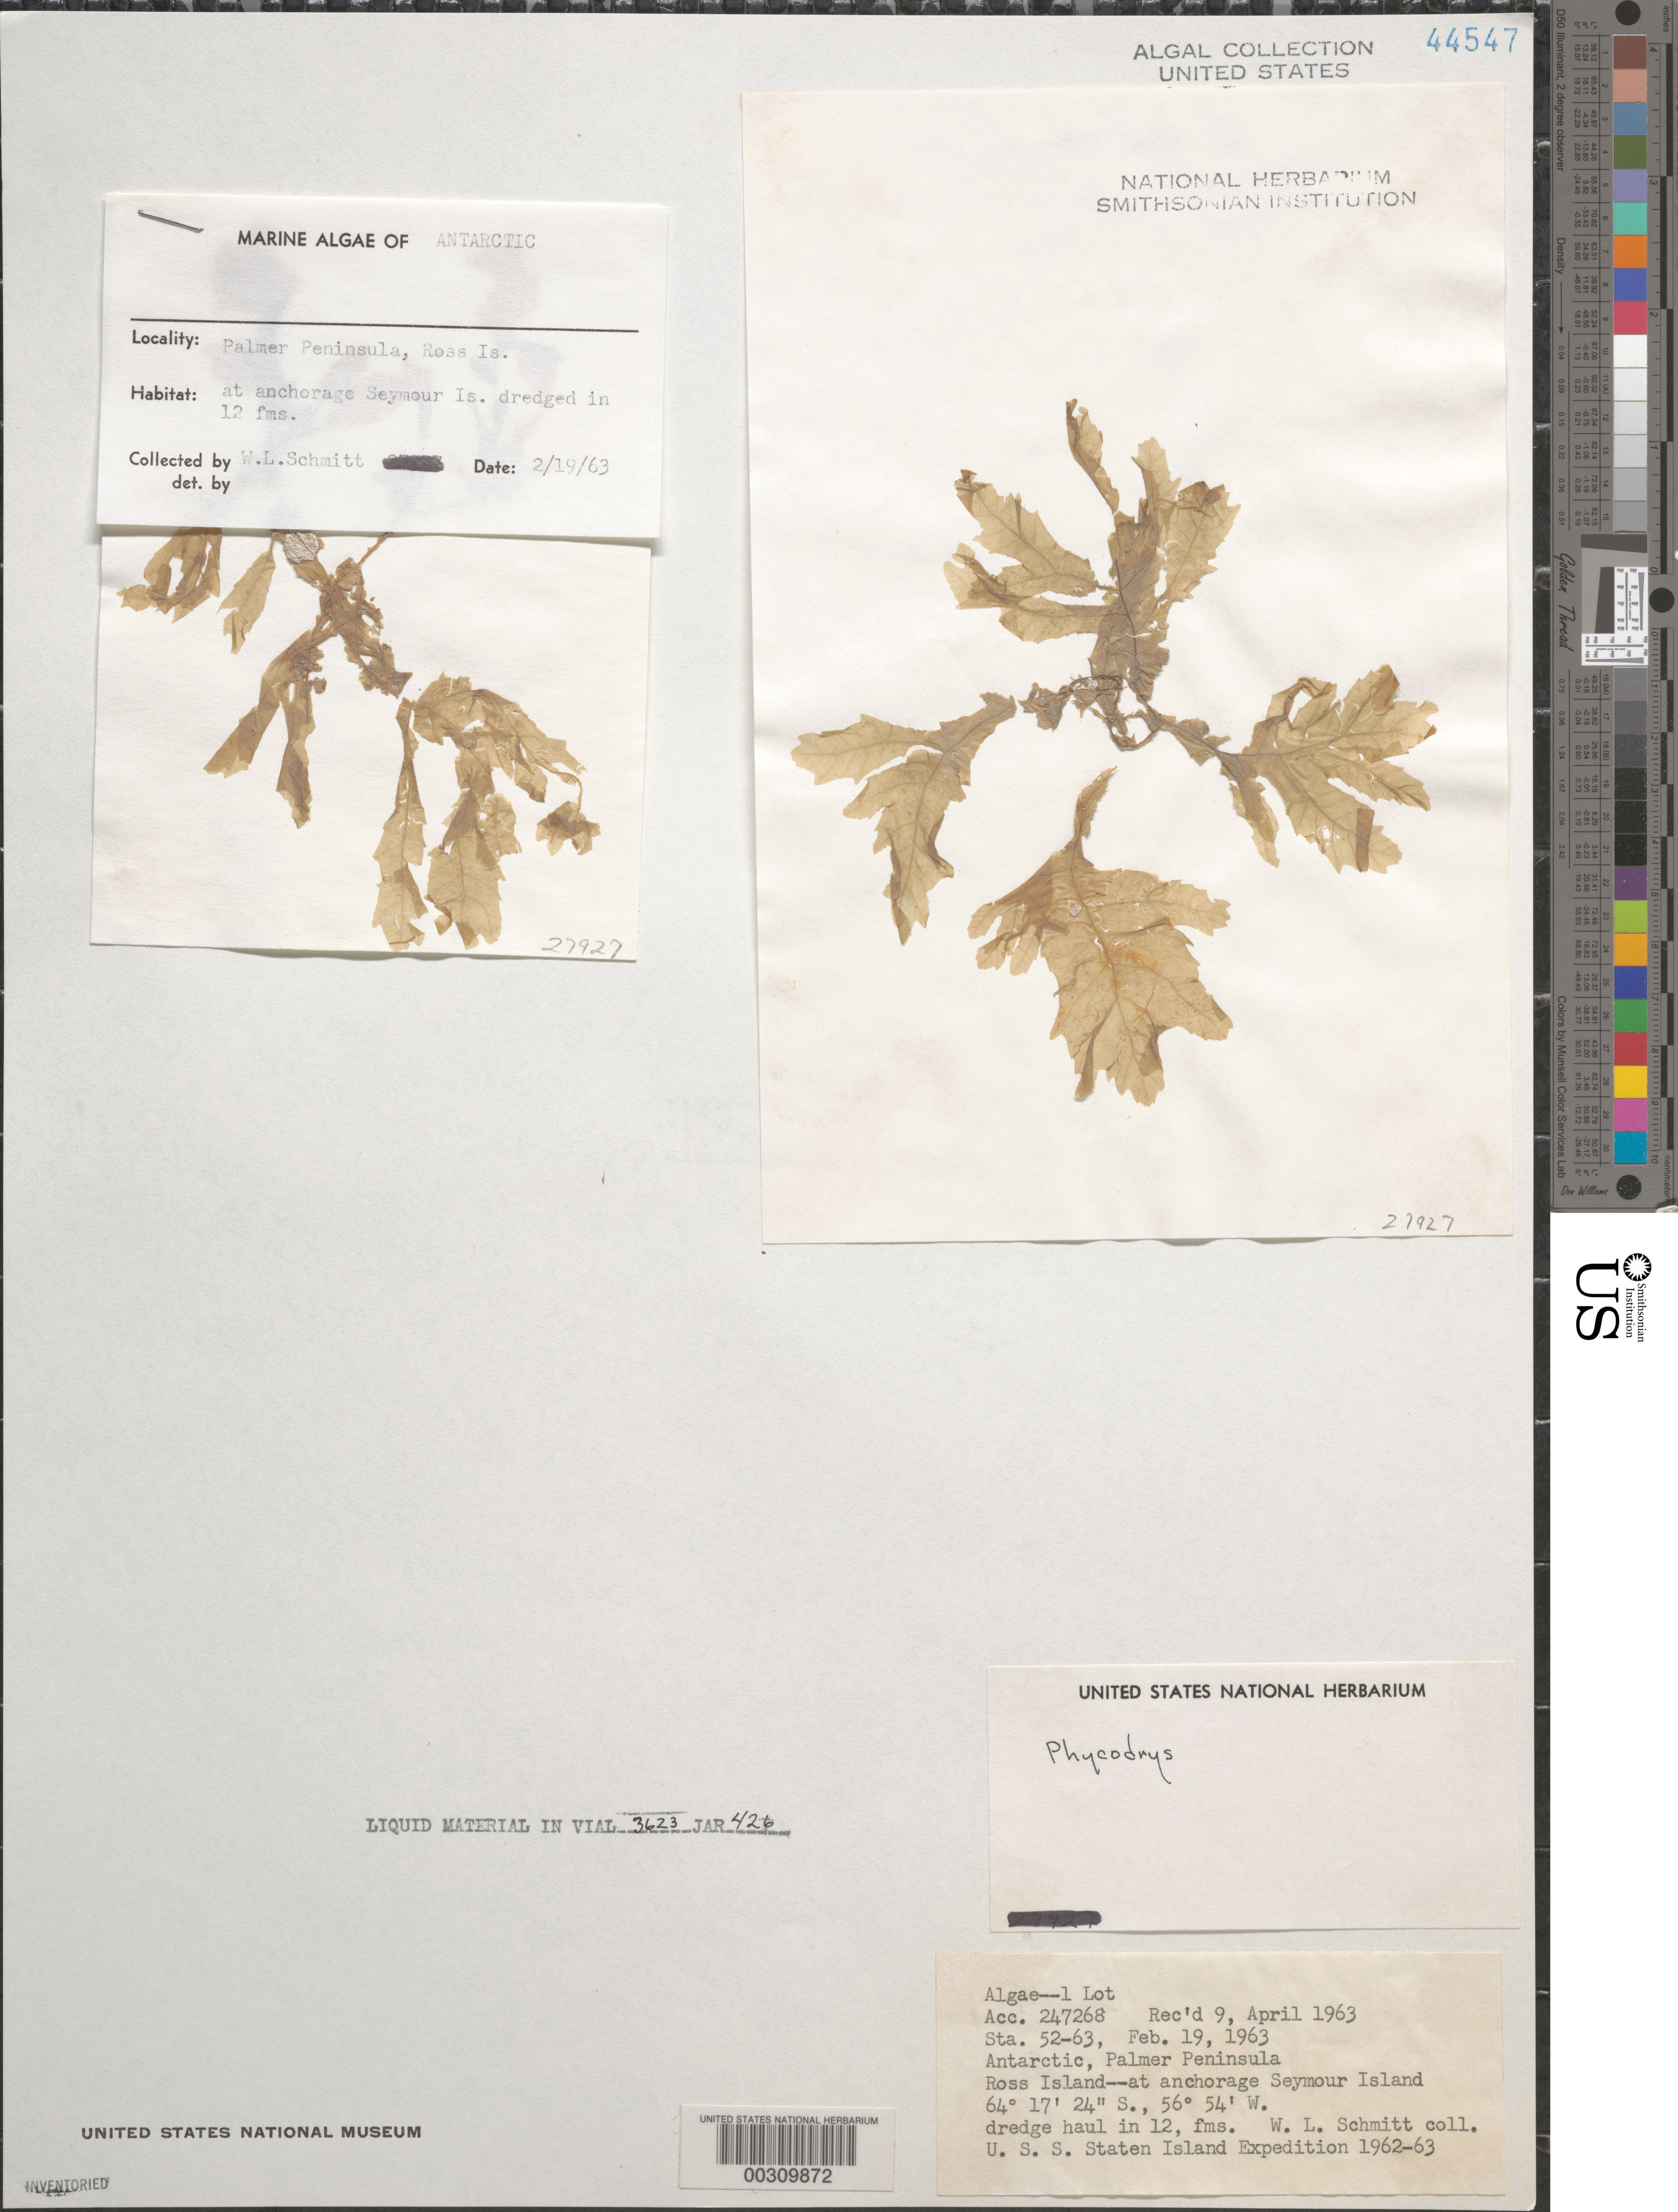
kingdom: Plantae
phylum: Rhodophyta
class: Florideophyceae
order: Ceramiales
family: Delesseriaceae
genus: Phycodrys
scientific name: Phycodrys sp.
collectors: W. L. Schmitt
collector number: Station 52-63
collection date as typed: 19 Feb 1963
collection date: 1963-02-19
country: Antarctica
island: Ross Island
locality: Seymour Island anchorage, Antarctic Peninsula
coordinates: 64 17'24"S, 56 54' W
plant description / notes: USS Staten Island Expedition, 1962-1963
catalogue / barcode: US 44547